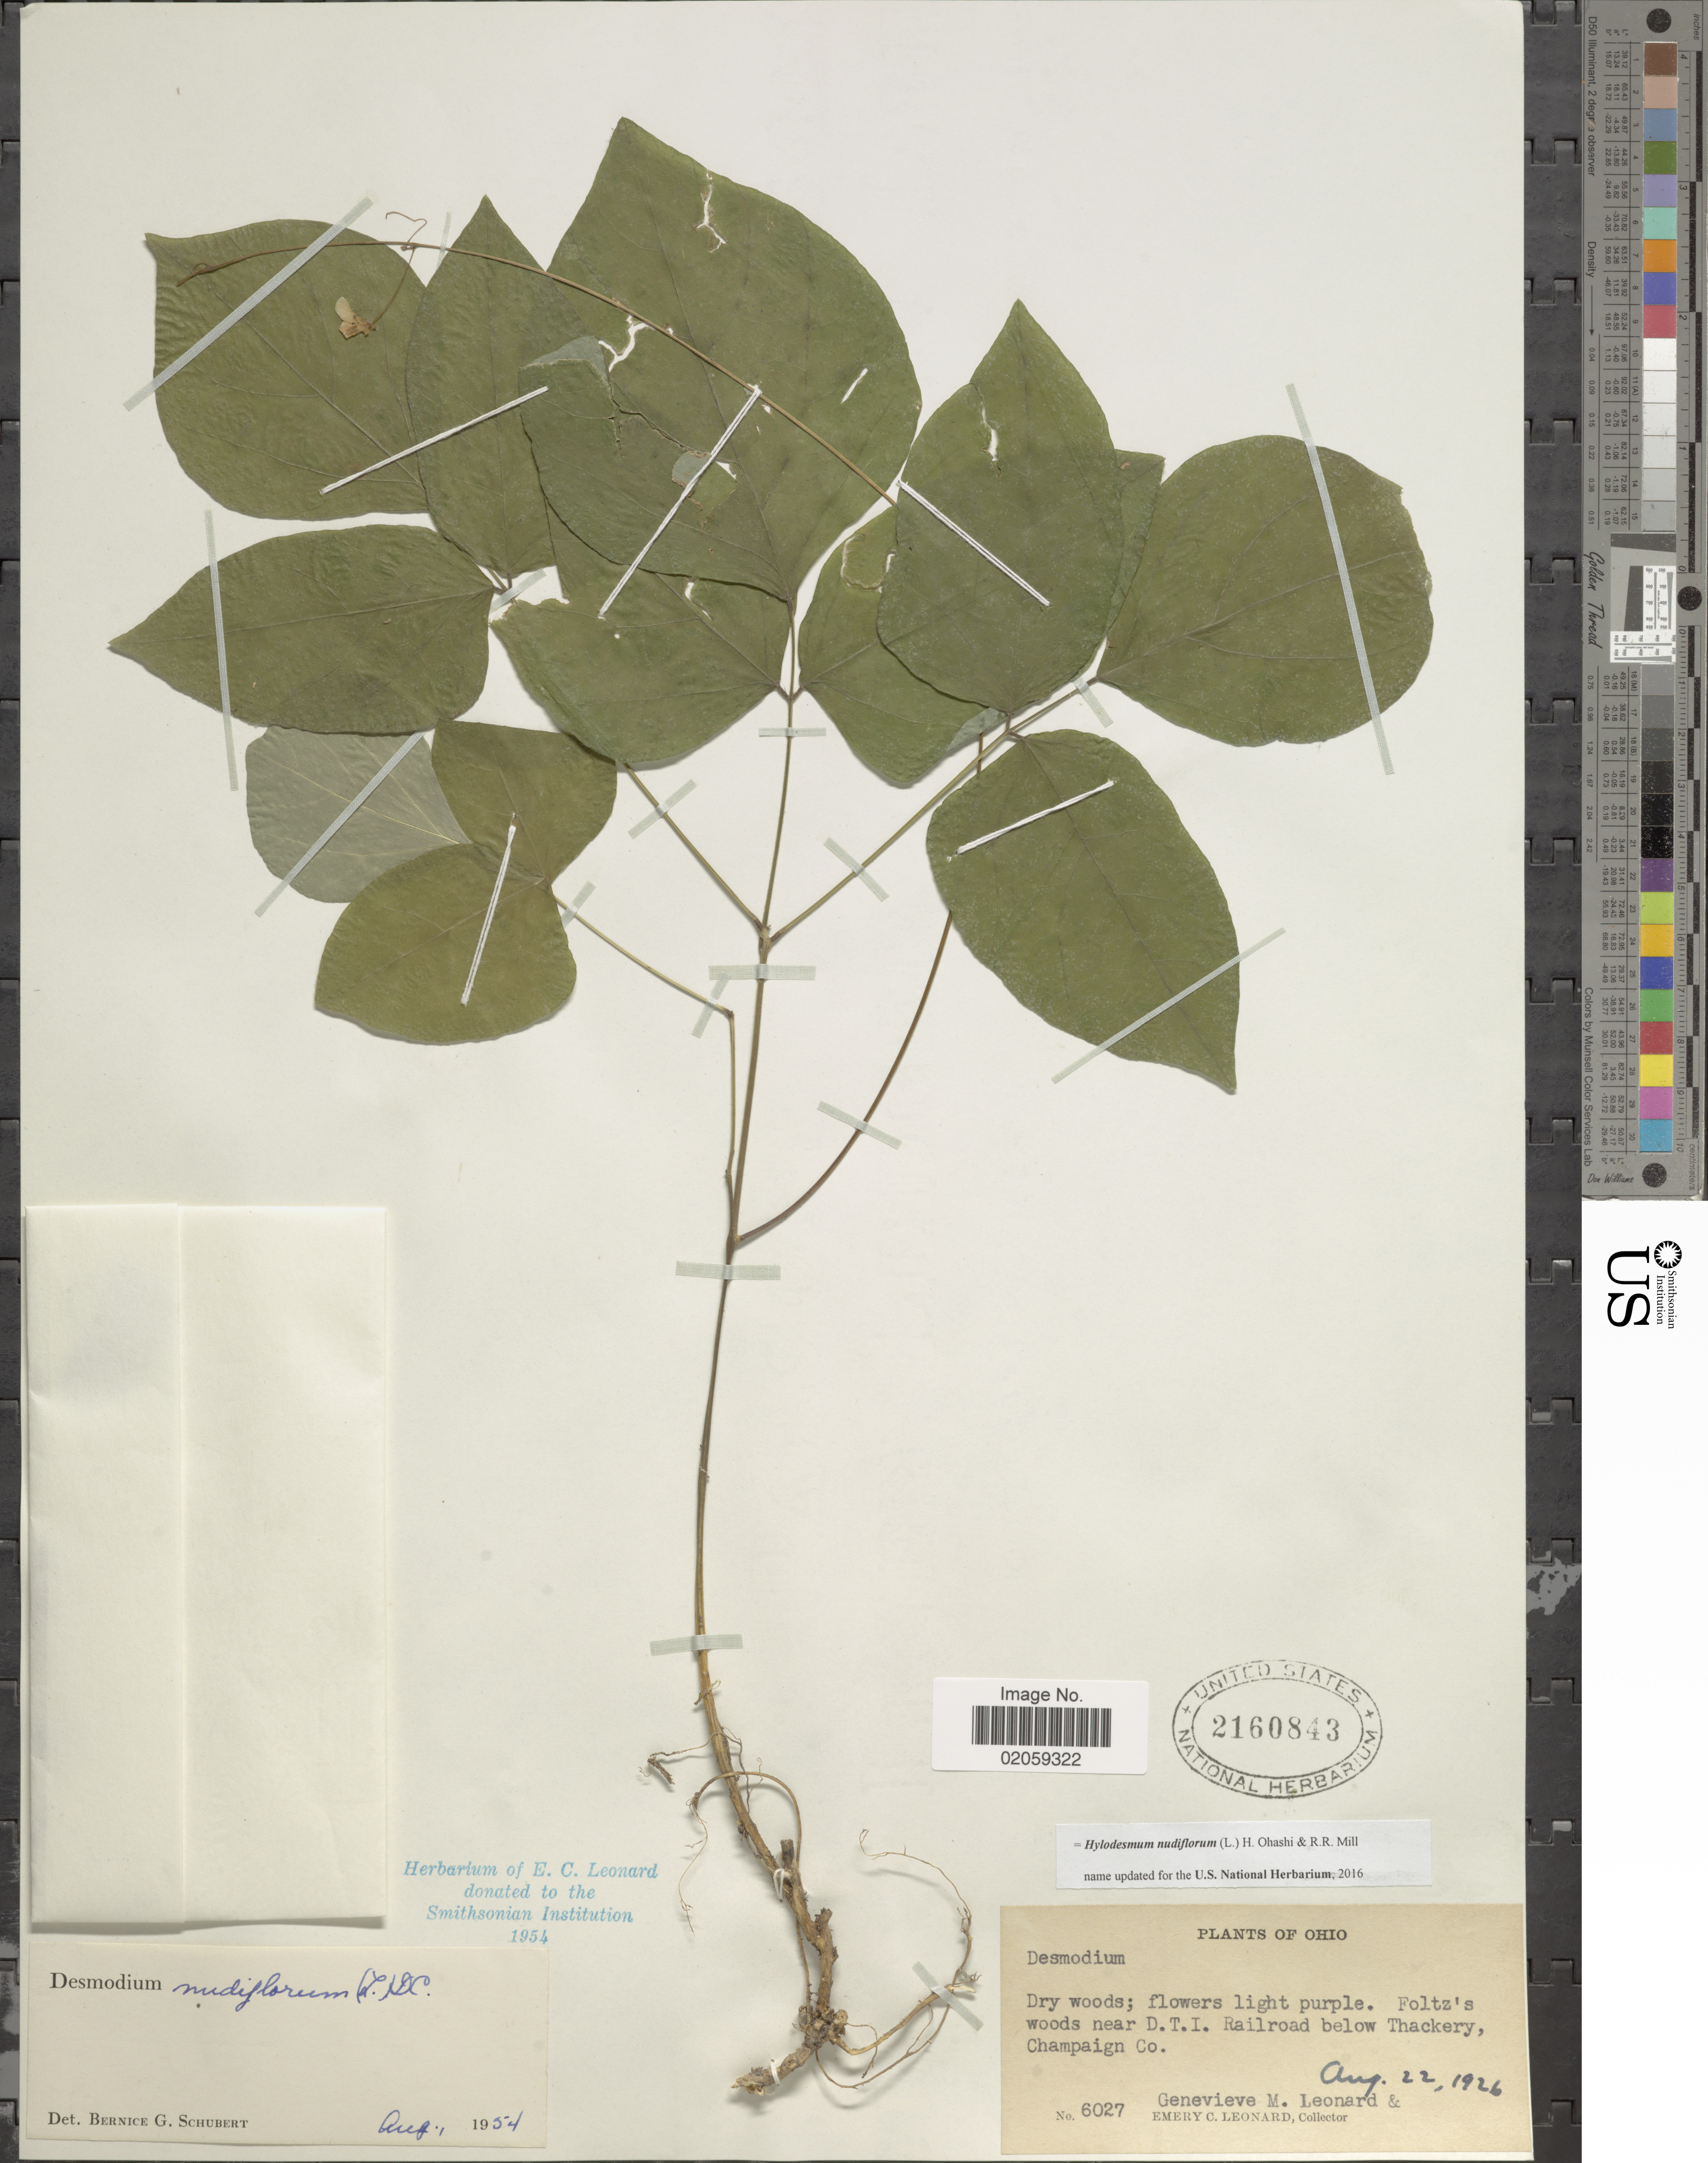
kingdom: Plantae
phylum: Tracheophyta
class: Magnoliopsida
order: Fabales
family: Fabaceae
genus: Hylodesmum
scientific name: Hylodesmum nudiflorum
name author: (L.) H. Ohashi & R.R. Mill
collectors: G. M. Leonard & E. C. Leonard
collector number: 6027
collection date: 1926-08-22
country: United States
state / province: Ohio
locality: Foltz's woods near D.T.I., railroad below Thackery, Champaign Co.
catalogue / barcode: US 2160843